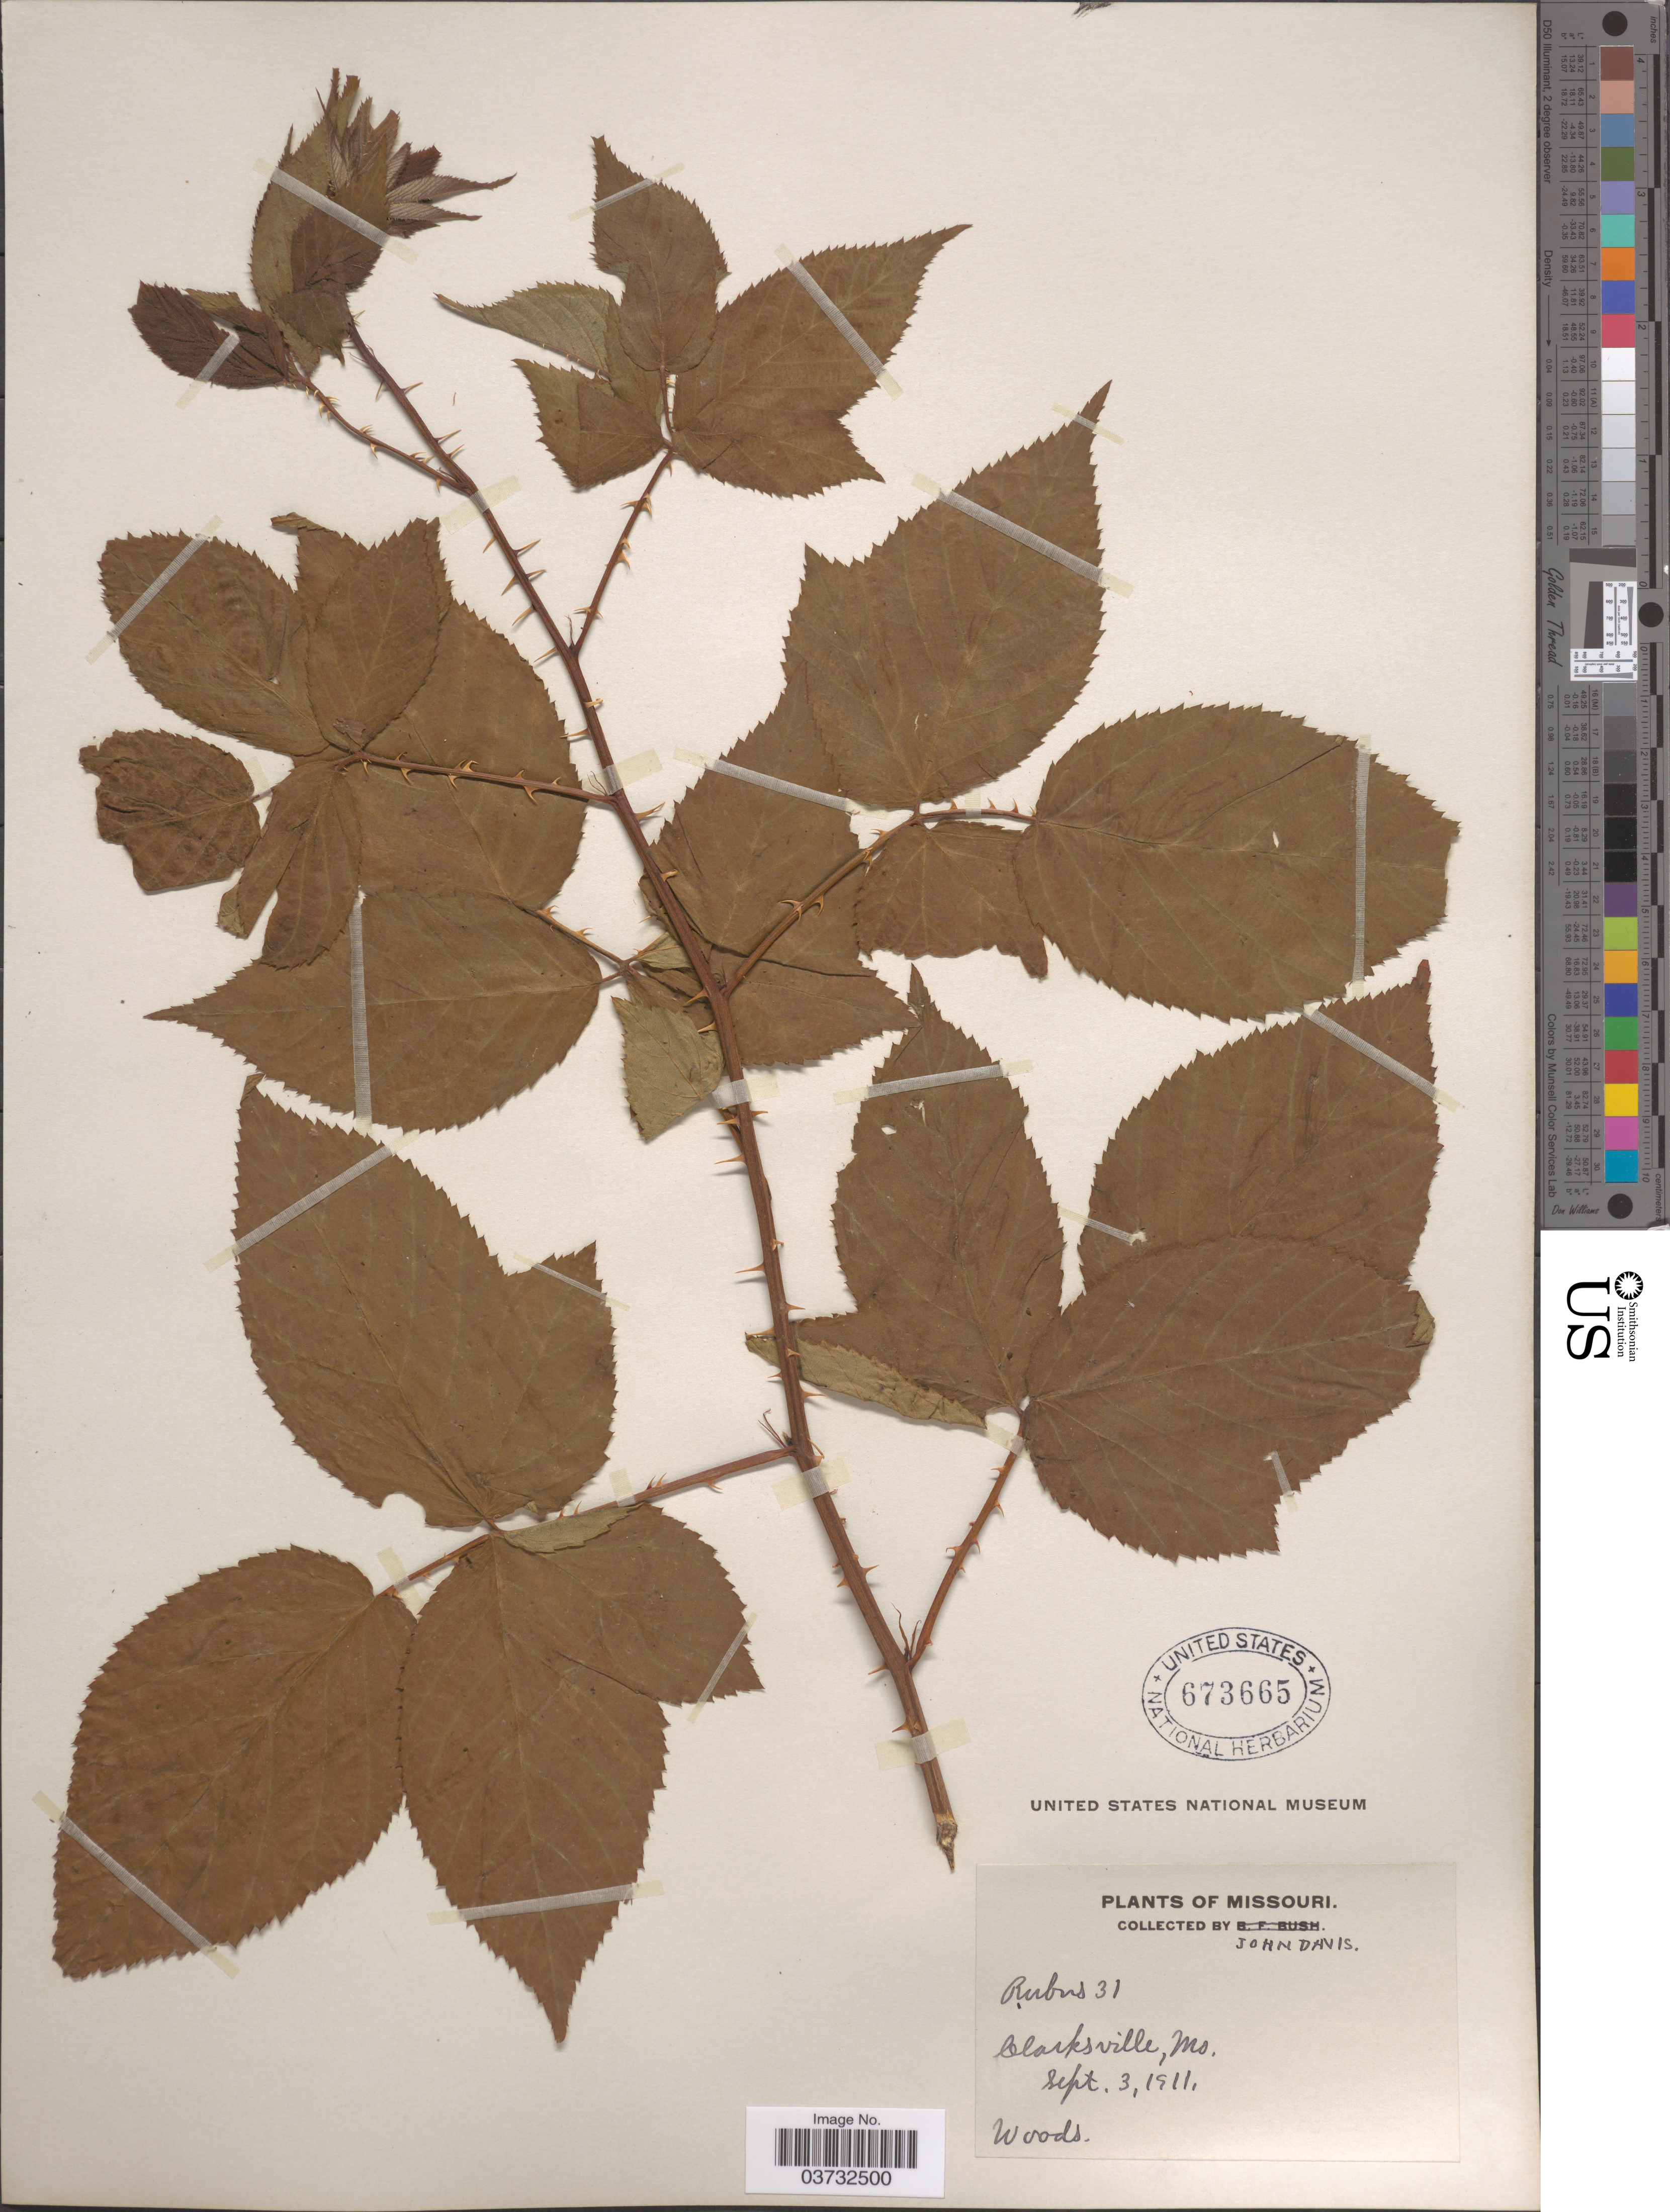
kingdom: Plantae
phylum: Tracheophyta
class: Magnoliopsida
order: Rosales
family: Rosaceae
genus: Rubus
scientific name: Rubus sp.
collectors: J. Davis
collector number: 31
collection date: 1911-09-03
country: United States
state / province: Missouri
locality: Clarksville.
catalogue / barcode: US 673665